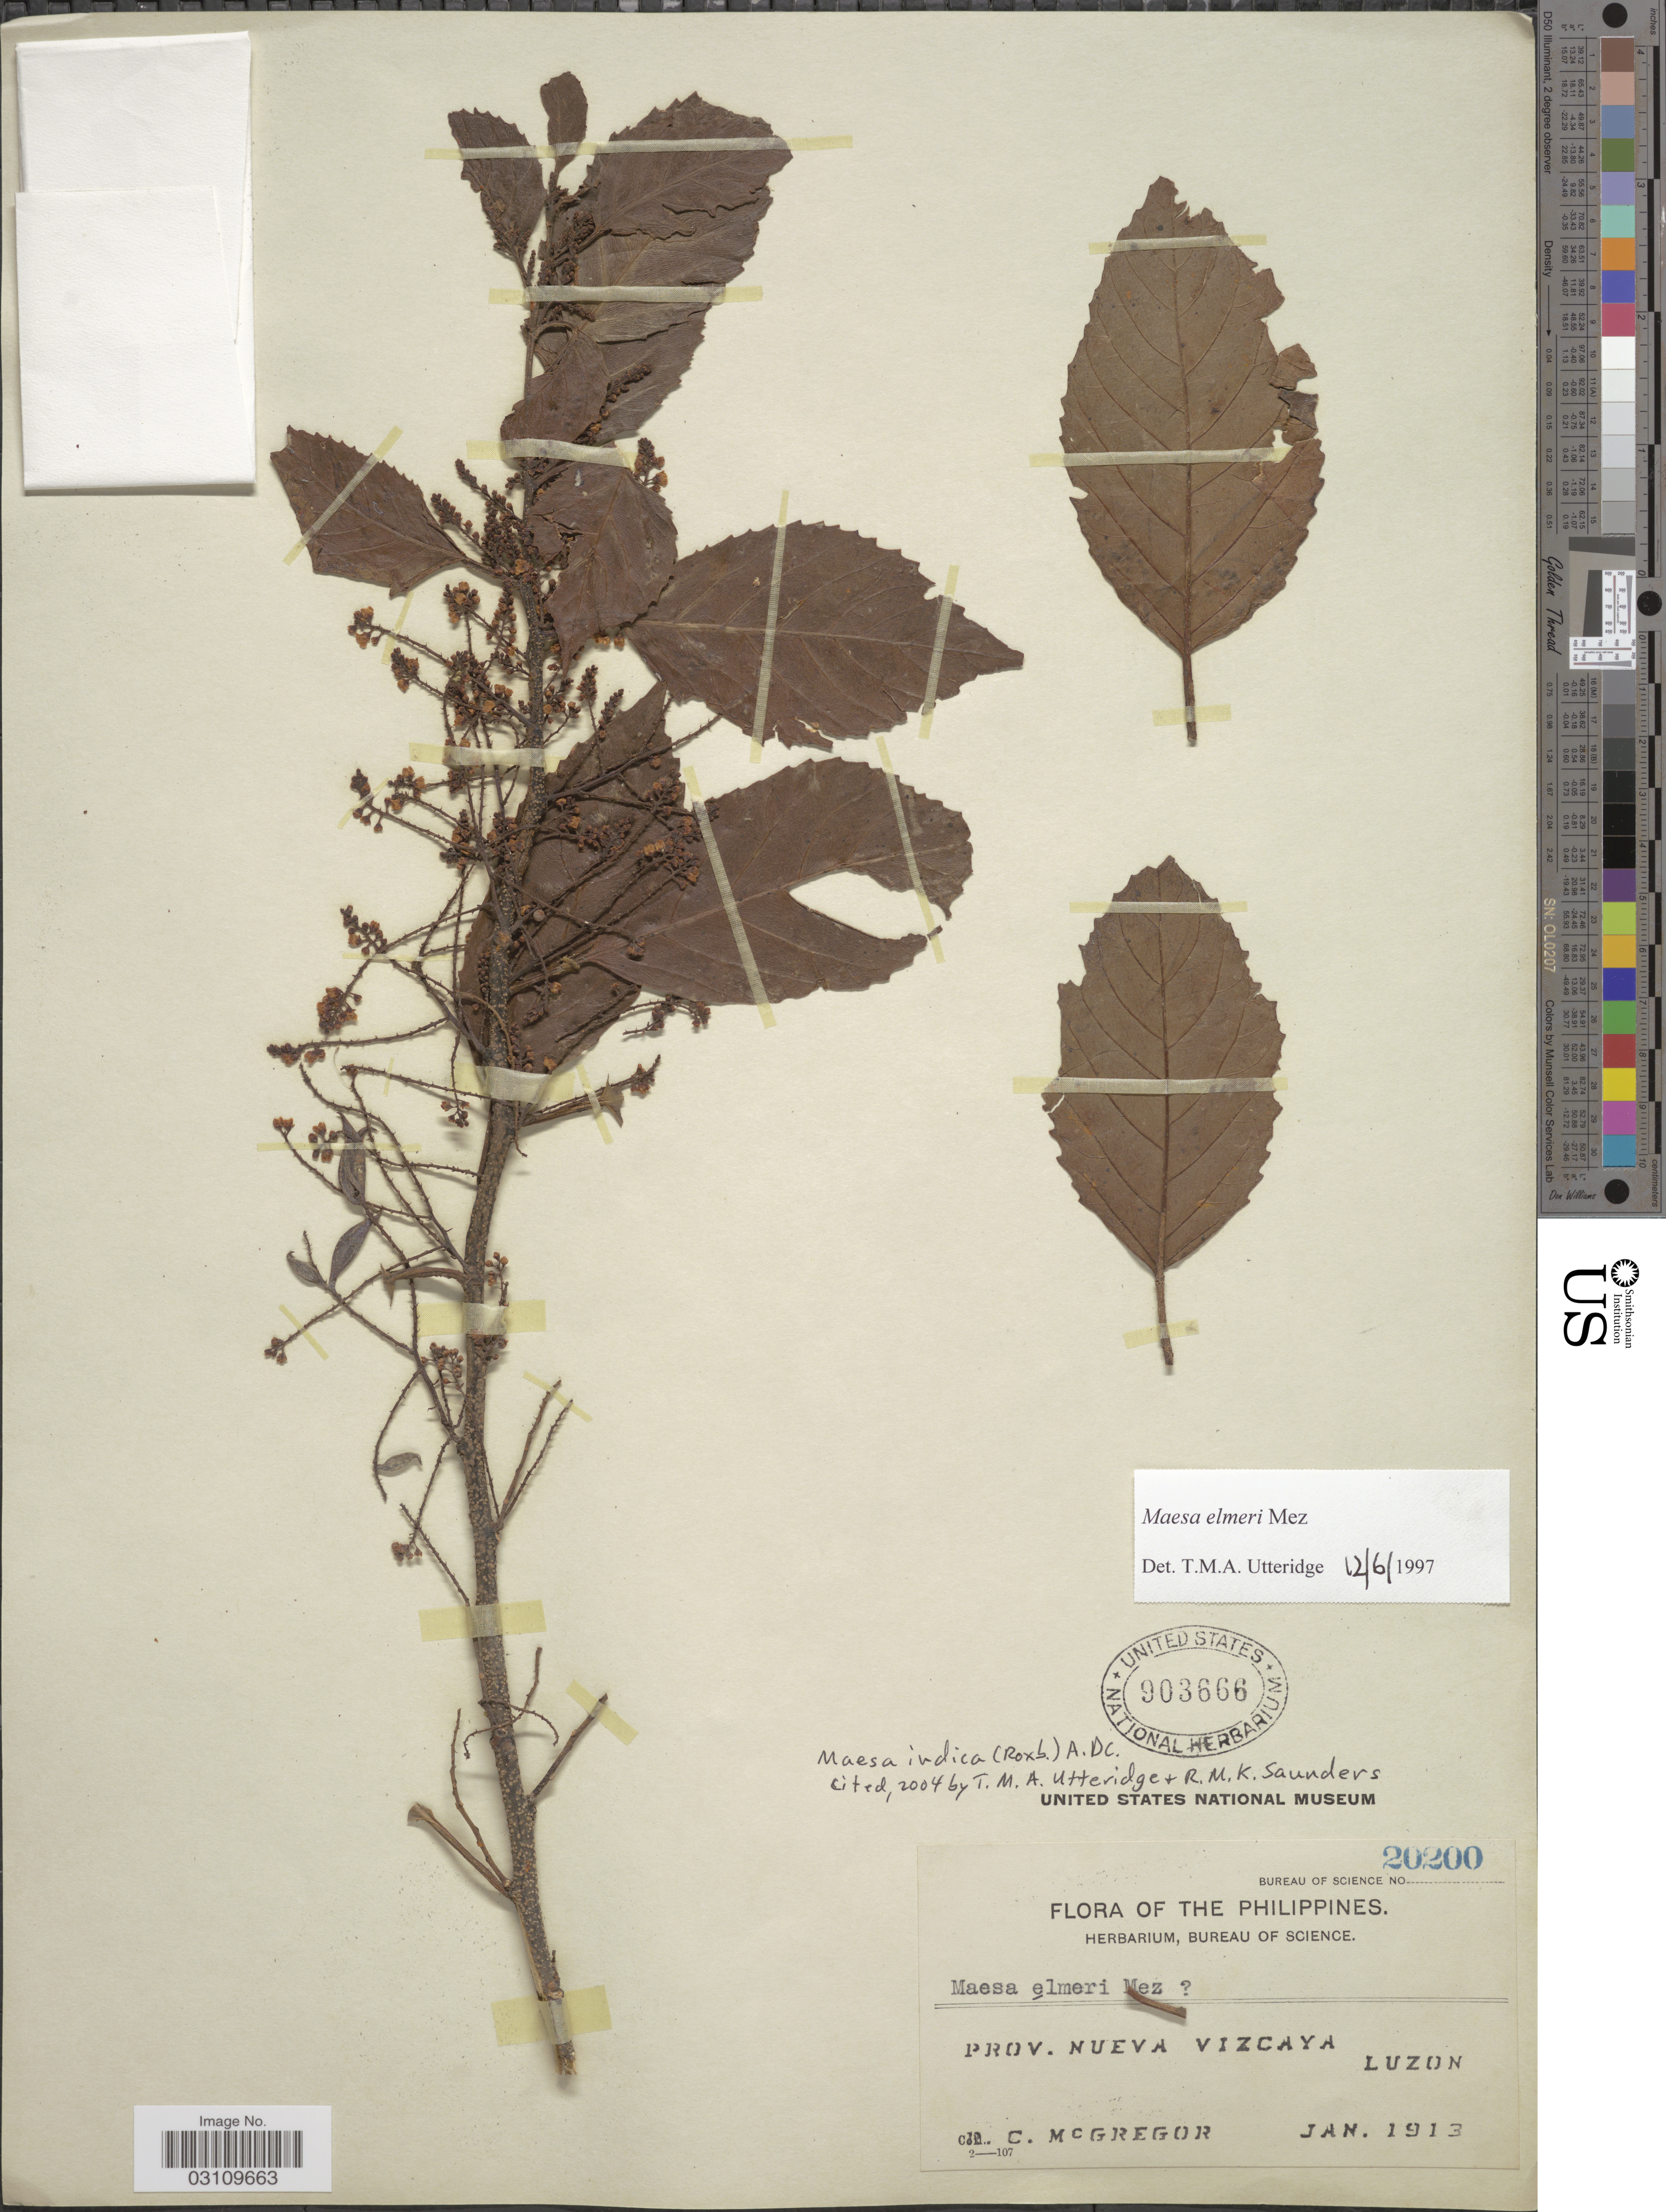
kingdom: Plantae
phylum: Tracheophyta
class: Magnoliopsida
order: Ericales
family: Primulaceae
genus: Maesa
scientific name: Maesa indica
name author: (Roxb.) A. DC.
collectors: R. C. McGregor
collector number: Bureau of Science 20200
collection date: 1913-01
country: Philippines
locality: Prov. Nueva Vizcaya, Luzon.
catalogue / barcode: US 903666